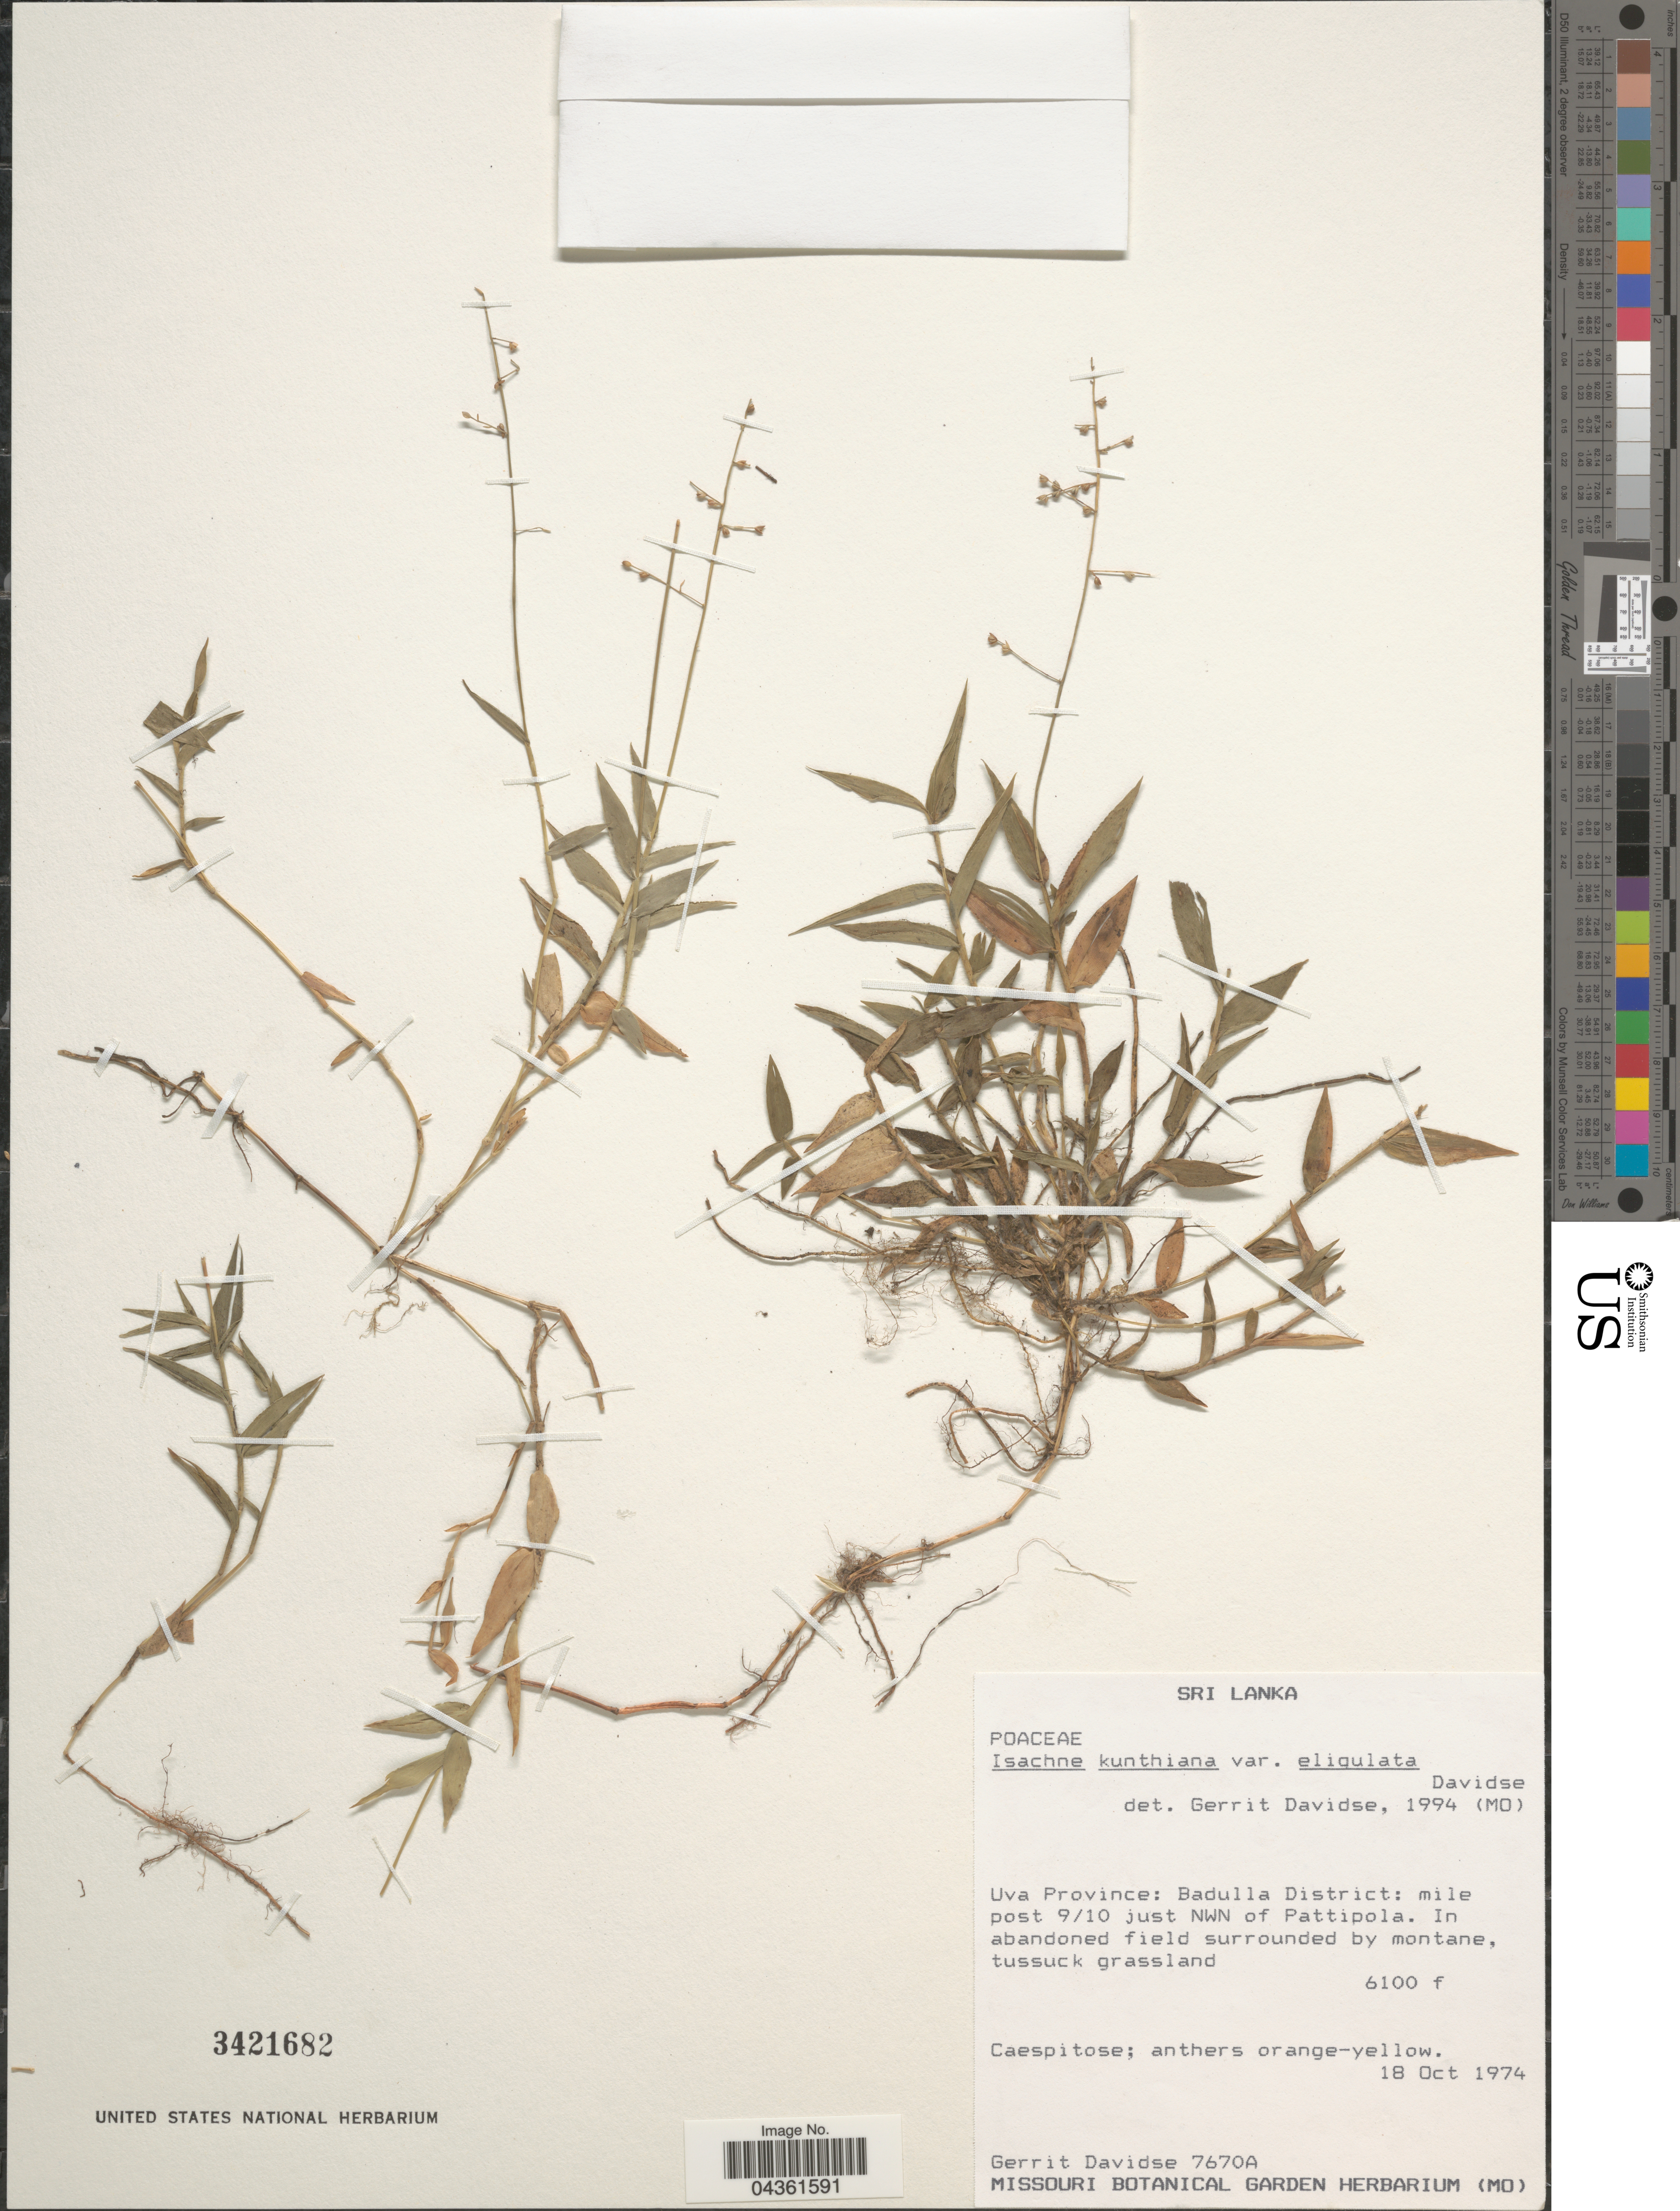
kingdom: Plantae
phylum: Tracheophyta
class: Liliopsida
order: Poales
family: Poaceae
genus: Isachne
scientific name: Isachne kunthiana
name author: (Wight & Arn. ex Steud.) Miq.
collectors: G. Davidse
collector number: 7670A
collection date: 1974-10-18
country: Sri Lanka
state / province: Uva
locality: Badulla District: mile post 9/10 just NWN of Pattipola.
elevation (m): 1859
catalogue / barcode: US 3421682